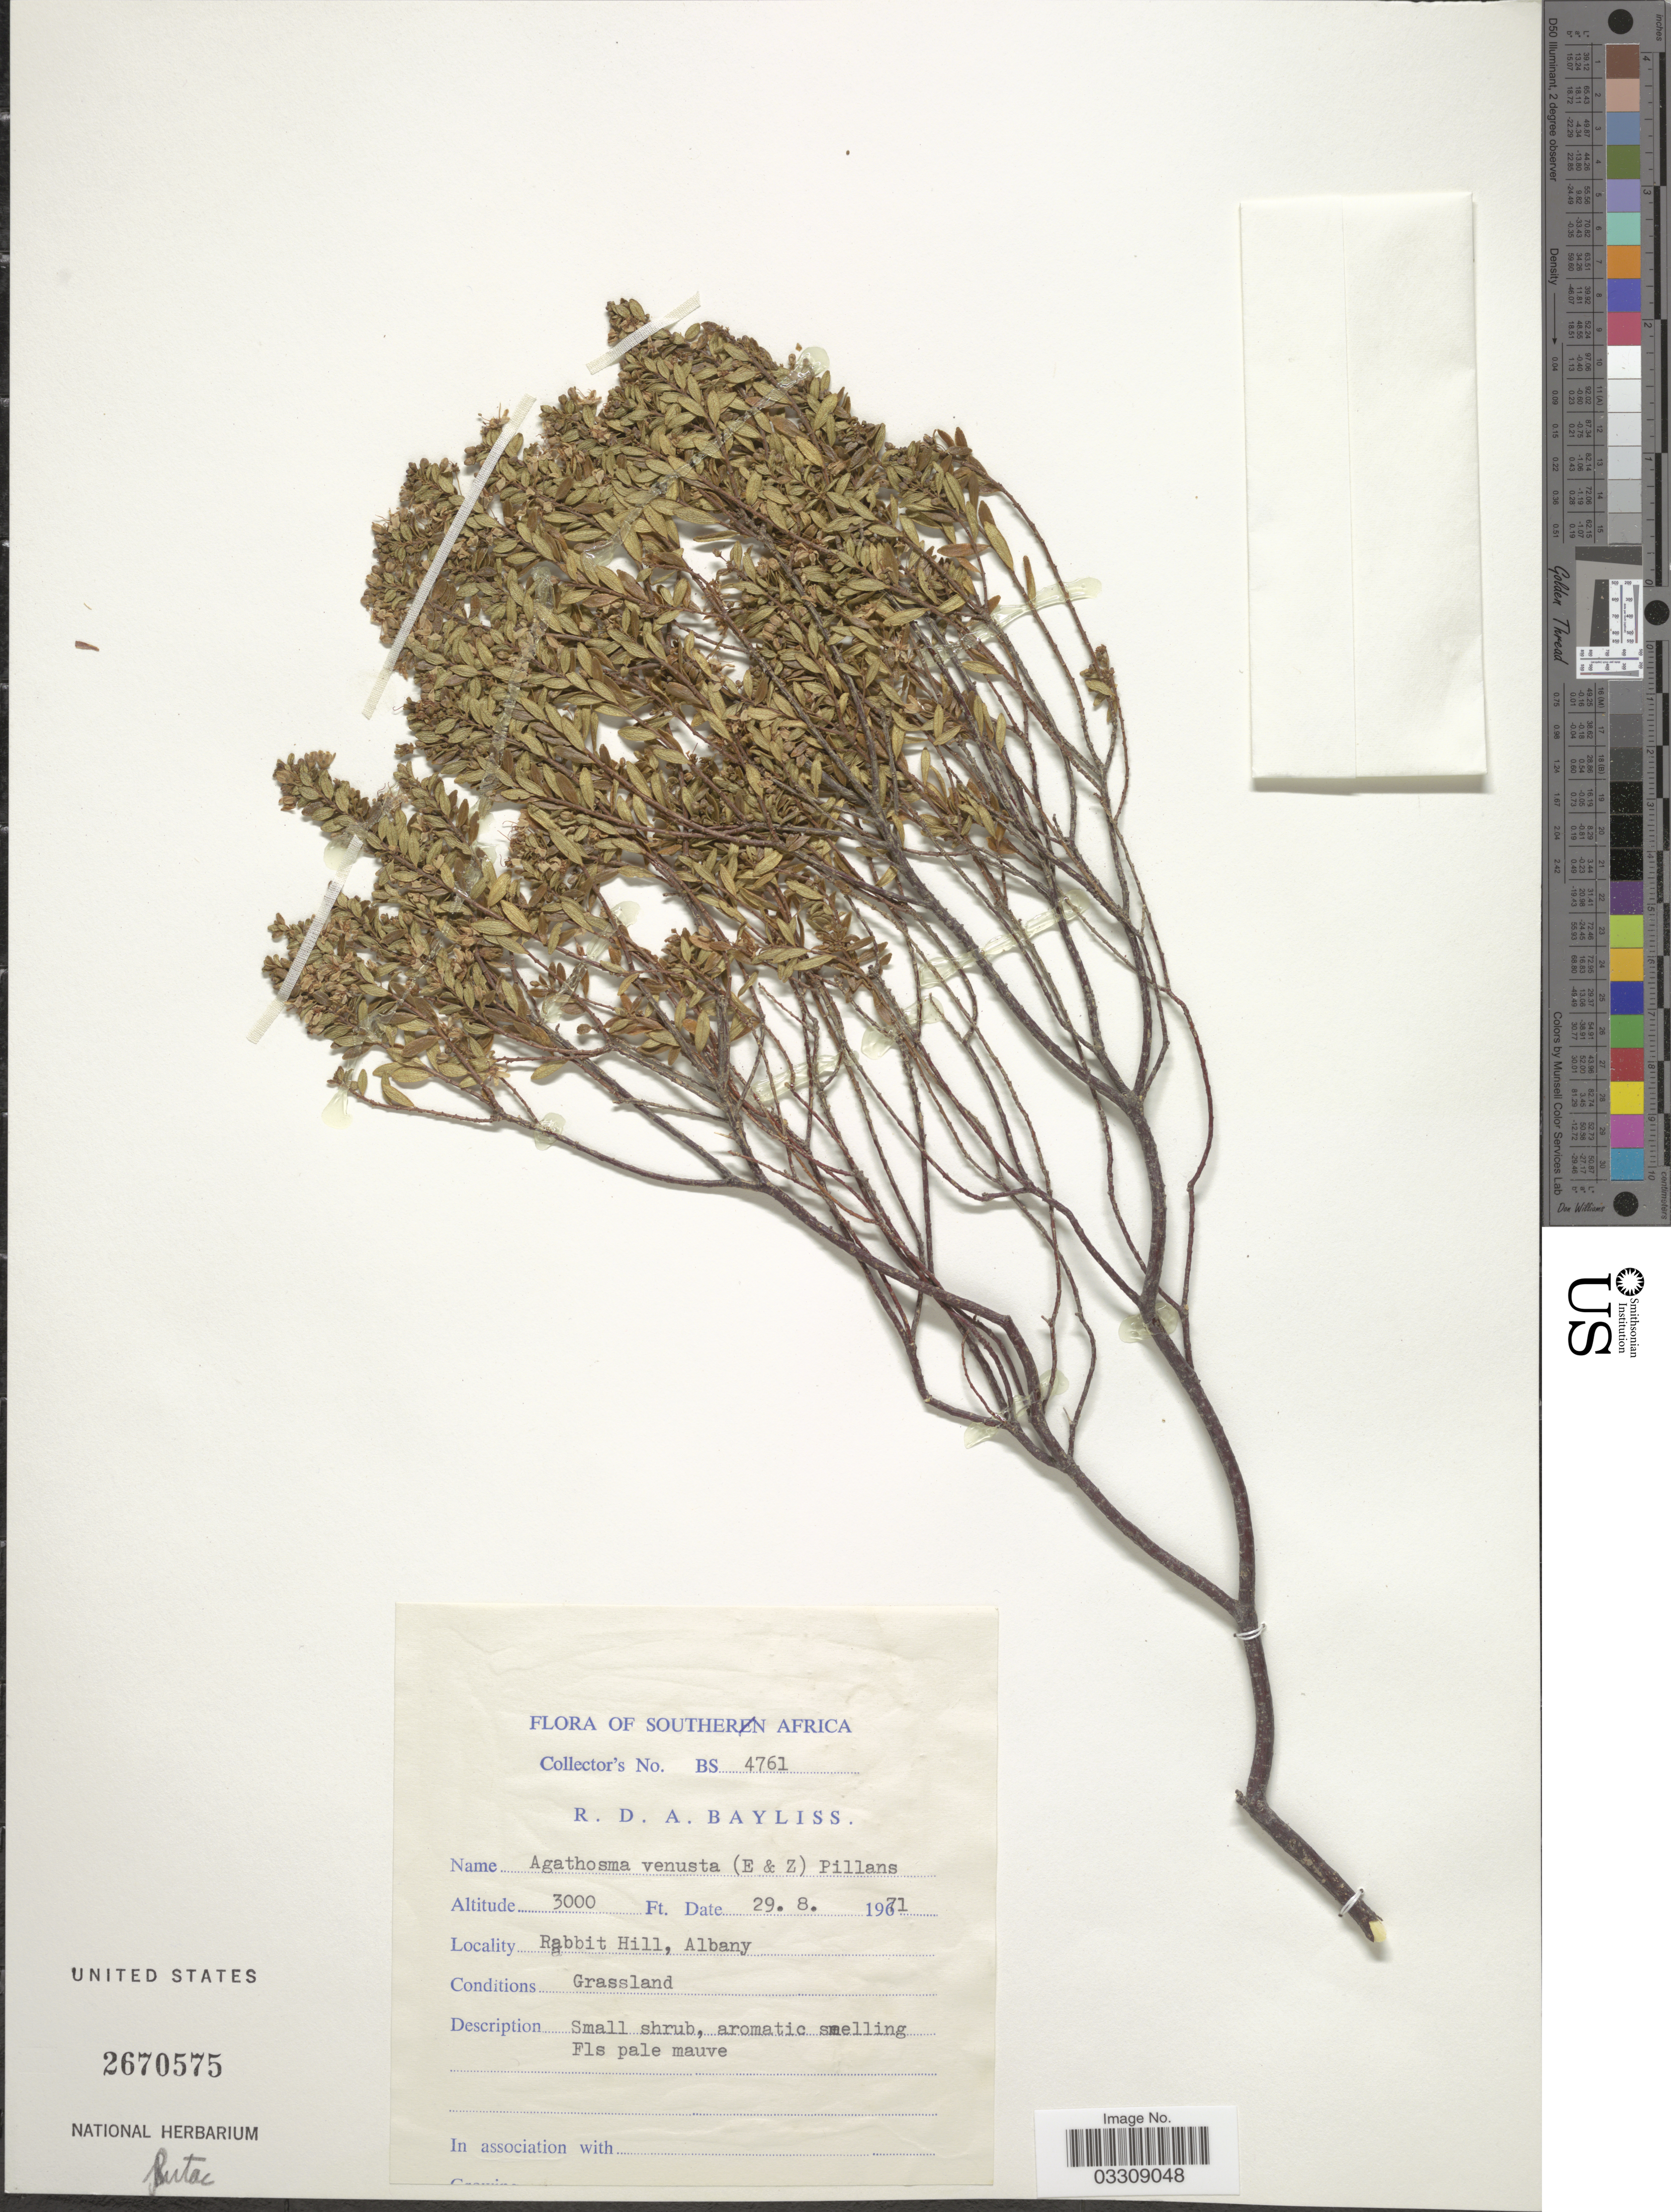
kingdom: Plantae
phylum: Tracheophyta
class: Magnoliopsida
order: Sapindales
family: Rutaceae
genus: Agathosma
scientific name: Agathosma venusta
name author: (Eckl. & Zeyh.) Pillans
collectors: R. Bayliss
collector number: BS4761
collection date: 1971-08-29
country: South Africa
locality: Southern Africa. Rabbit Hill, Albany.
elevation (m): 914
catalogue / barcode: US 2670575